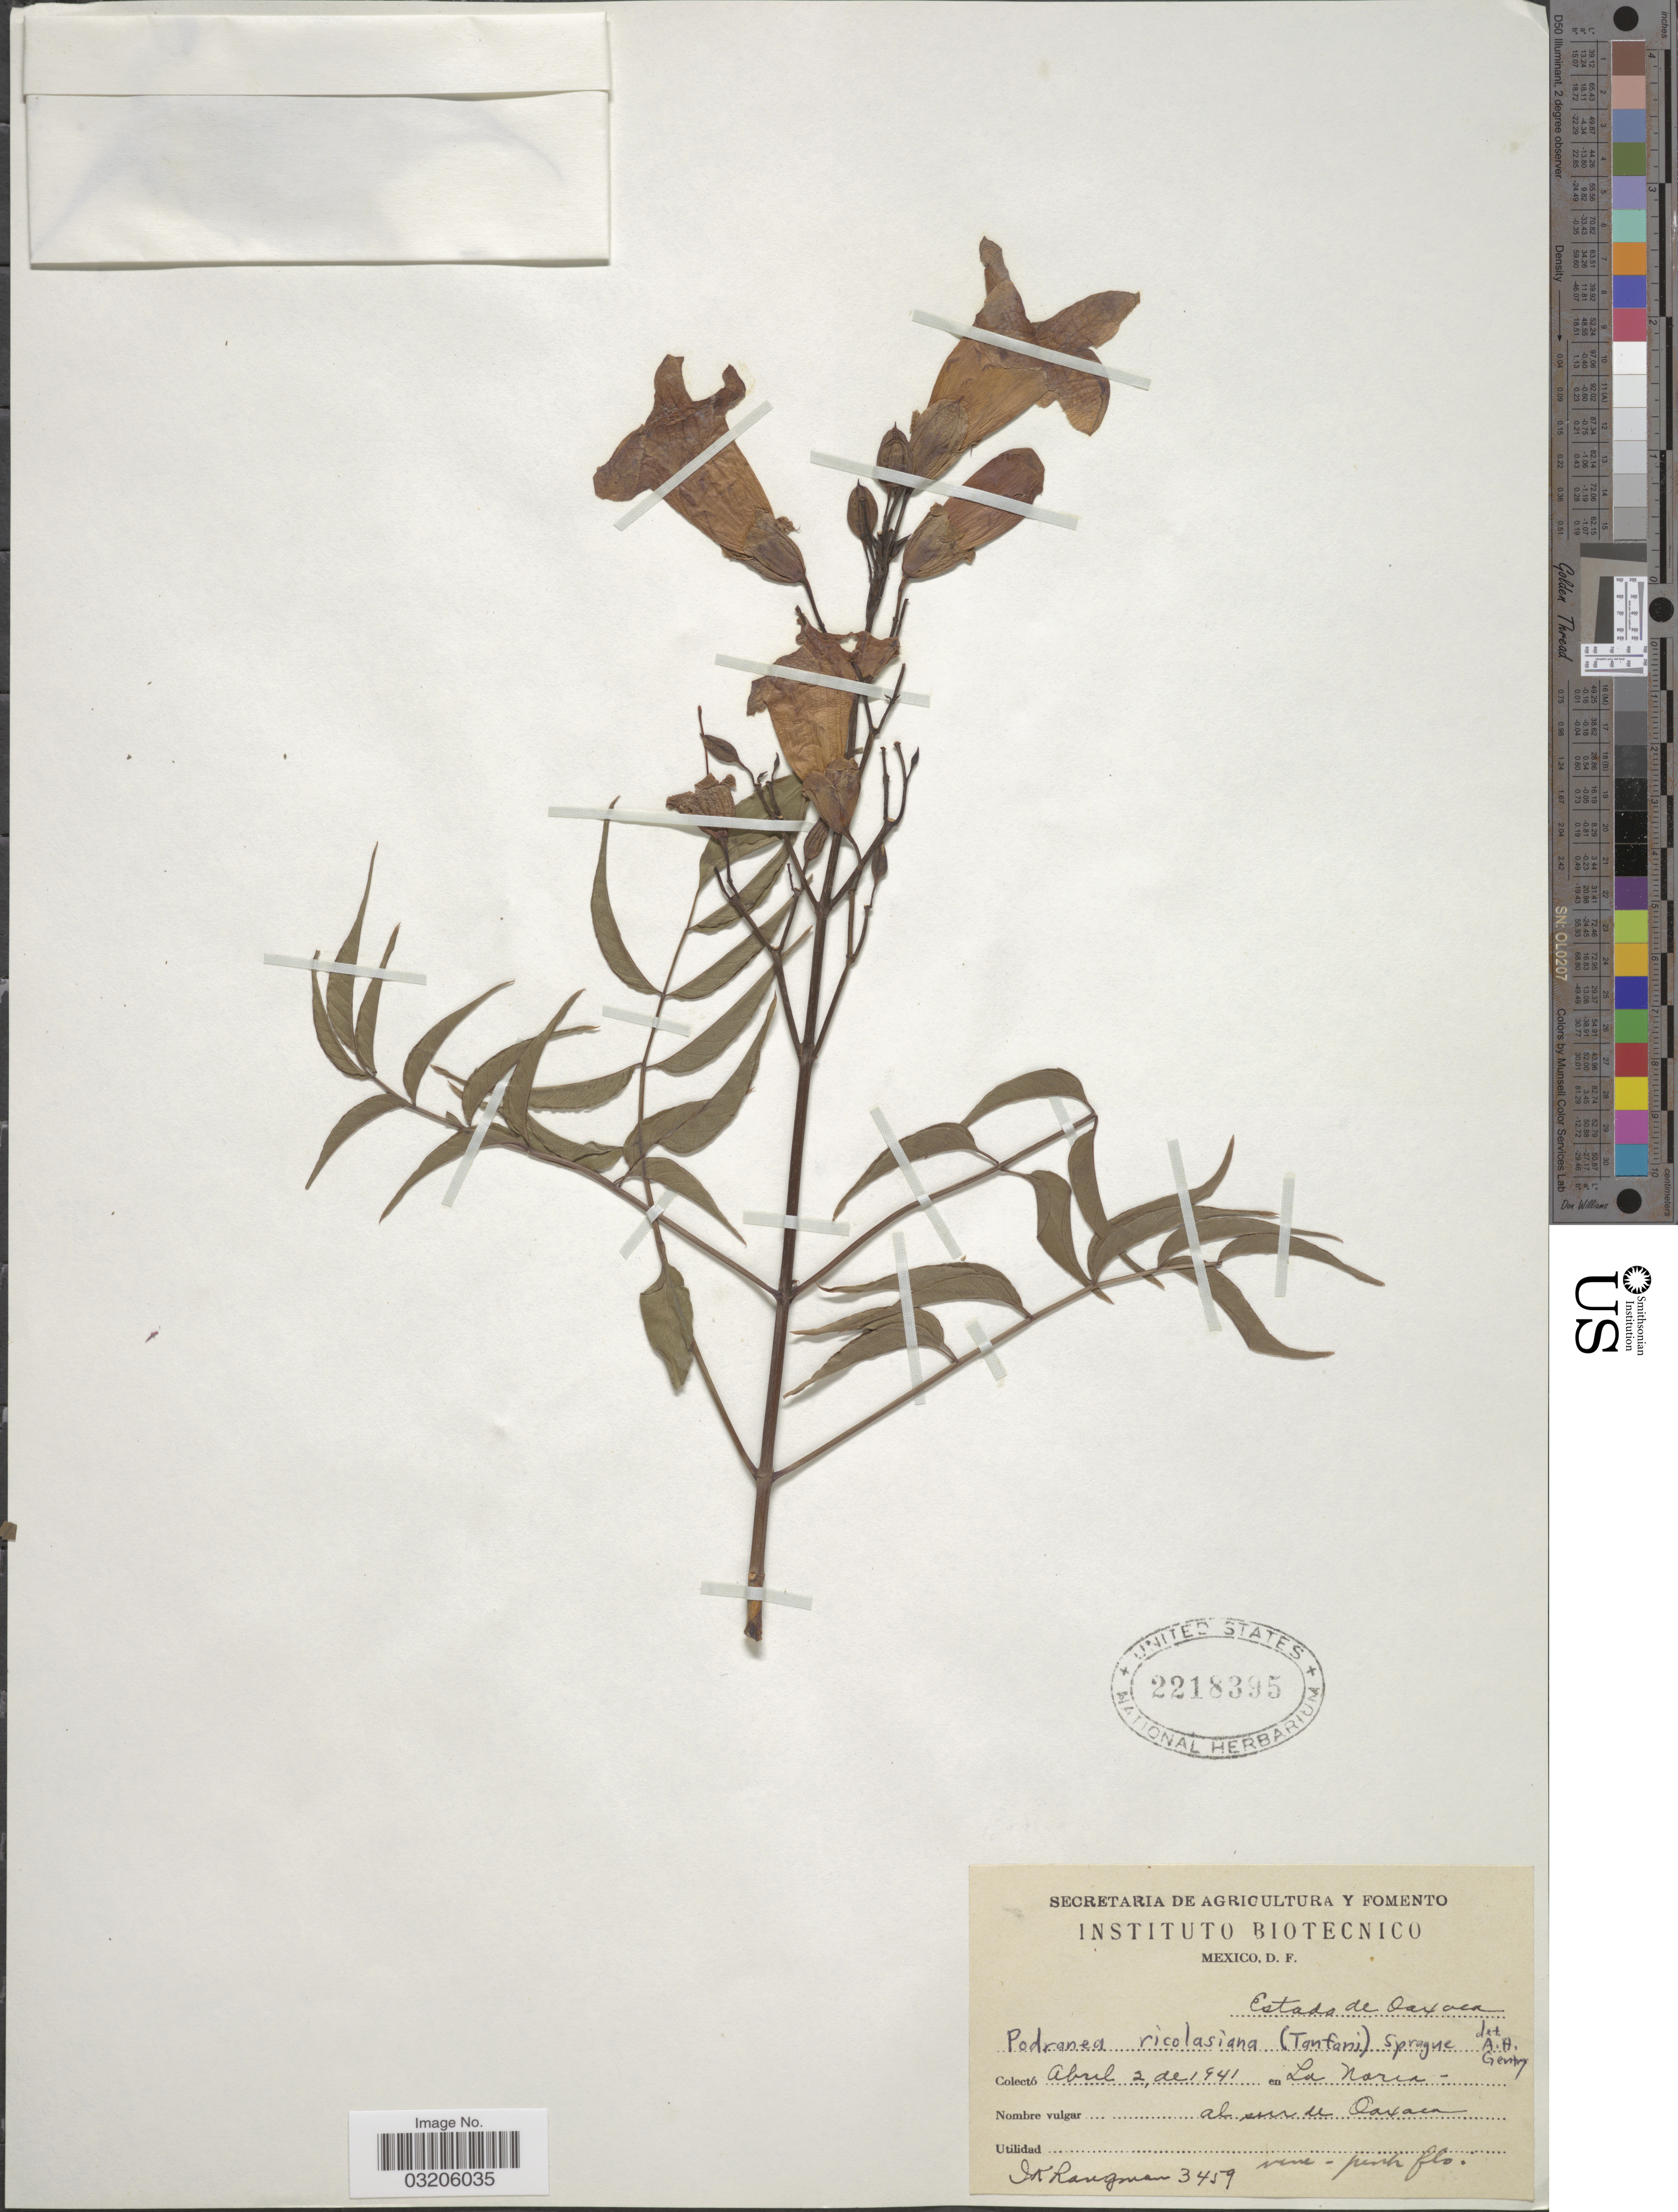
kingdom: Plantae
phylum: Tracheophyta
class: Magnoliopsida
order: Lamiales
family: Bignoniaceae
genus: Podranea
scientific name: Podranea ricasoliana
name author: (Tanfani) Sprague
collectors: I. Rangman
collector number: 3459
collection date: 1941-04-02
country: Mexico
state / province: Oaxaca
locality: La Noria-al sur de Oaxaca.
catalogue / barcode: US 2218395